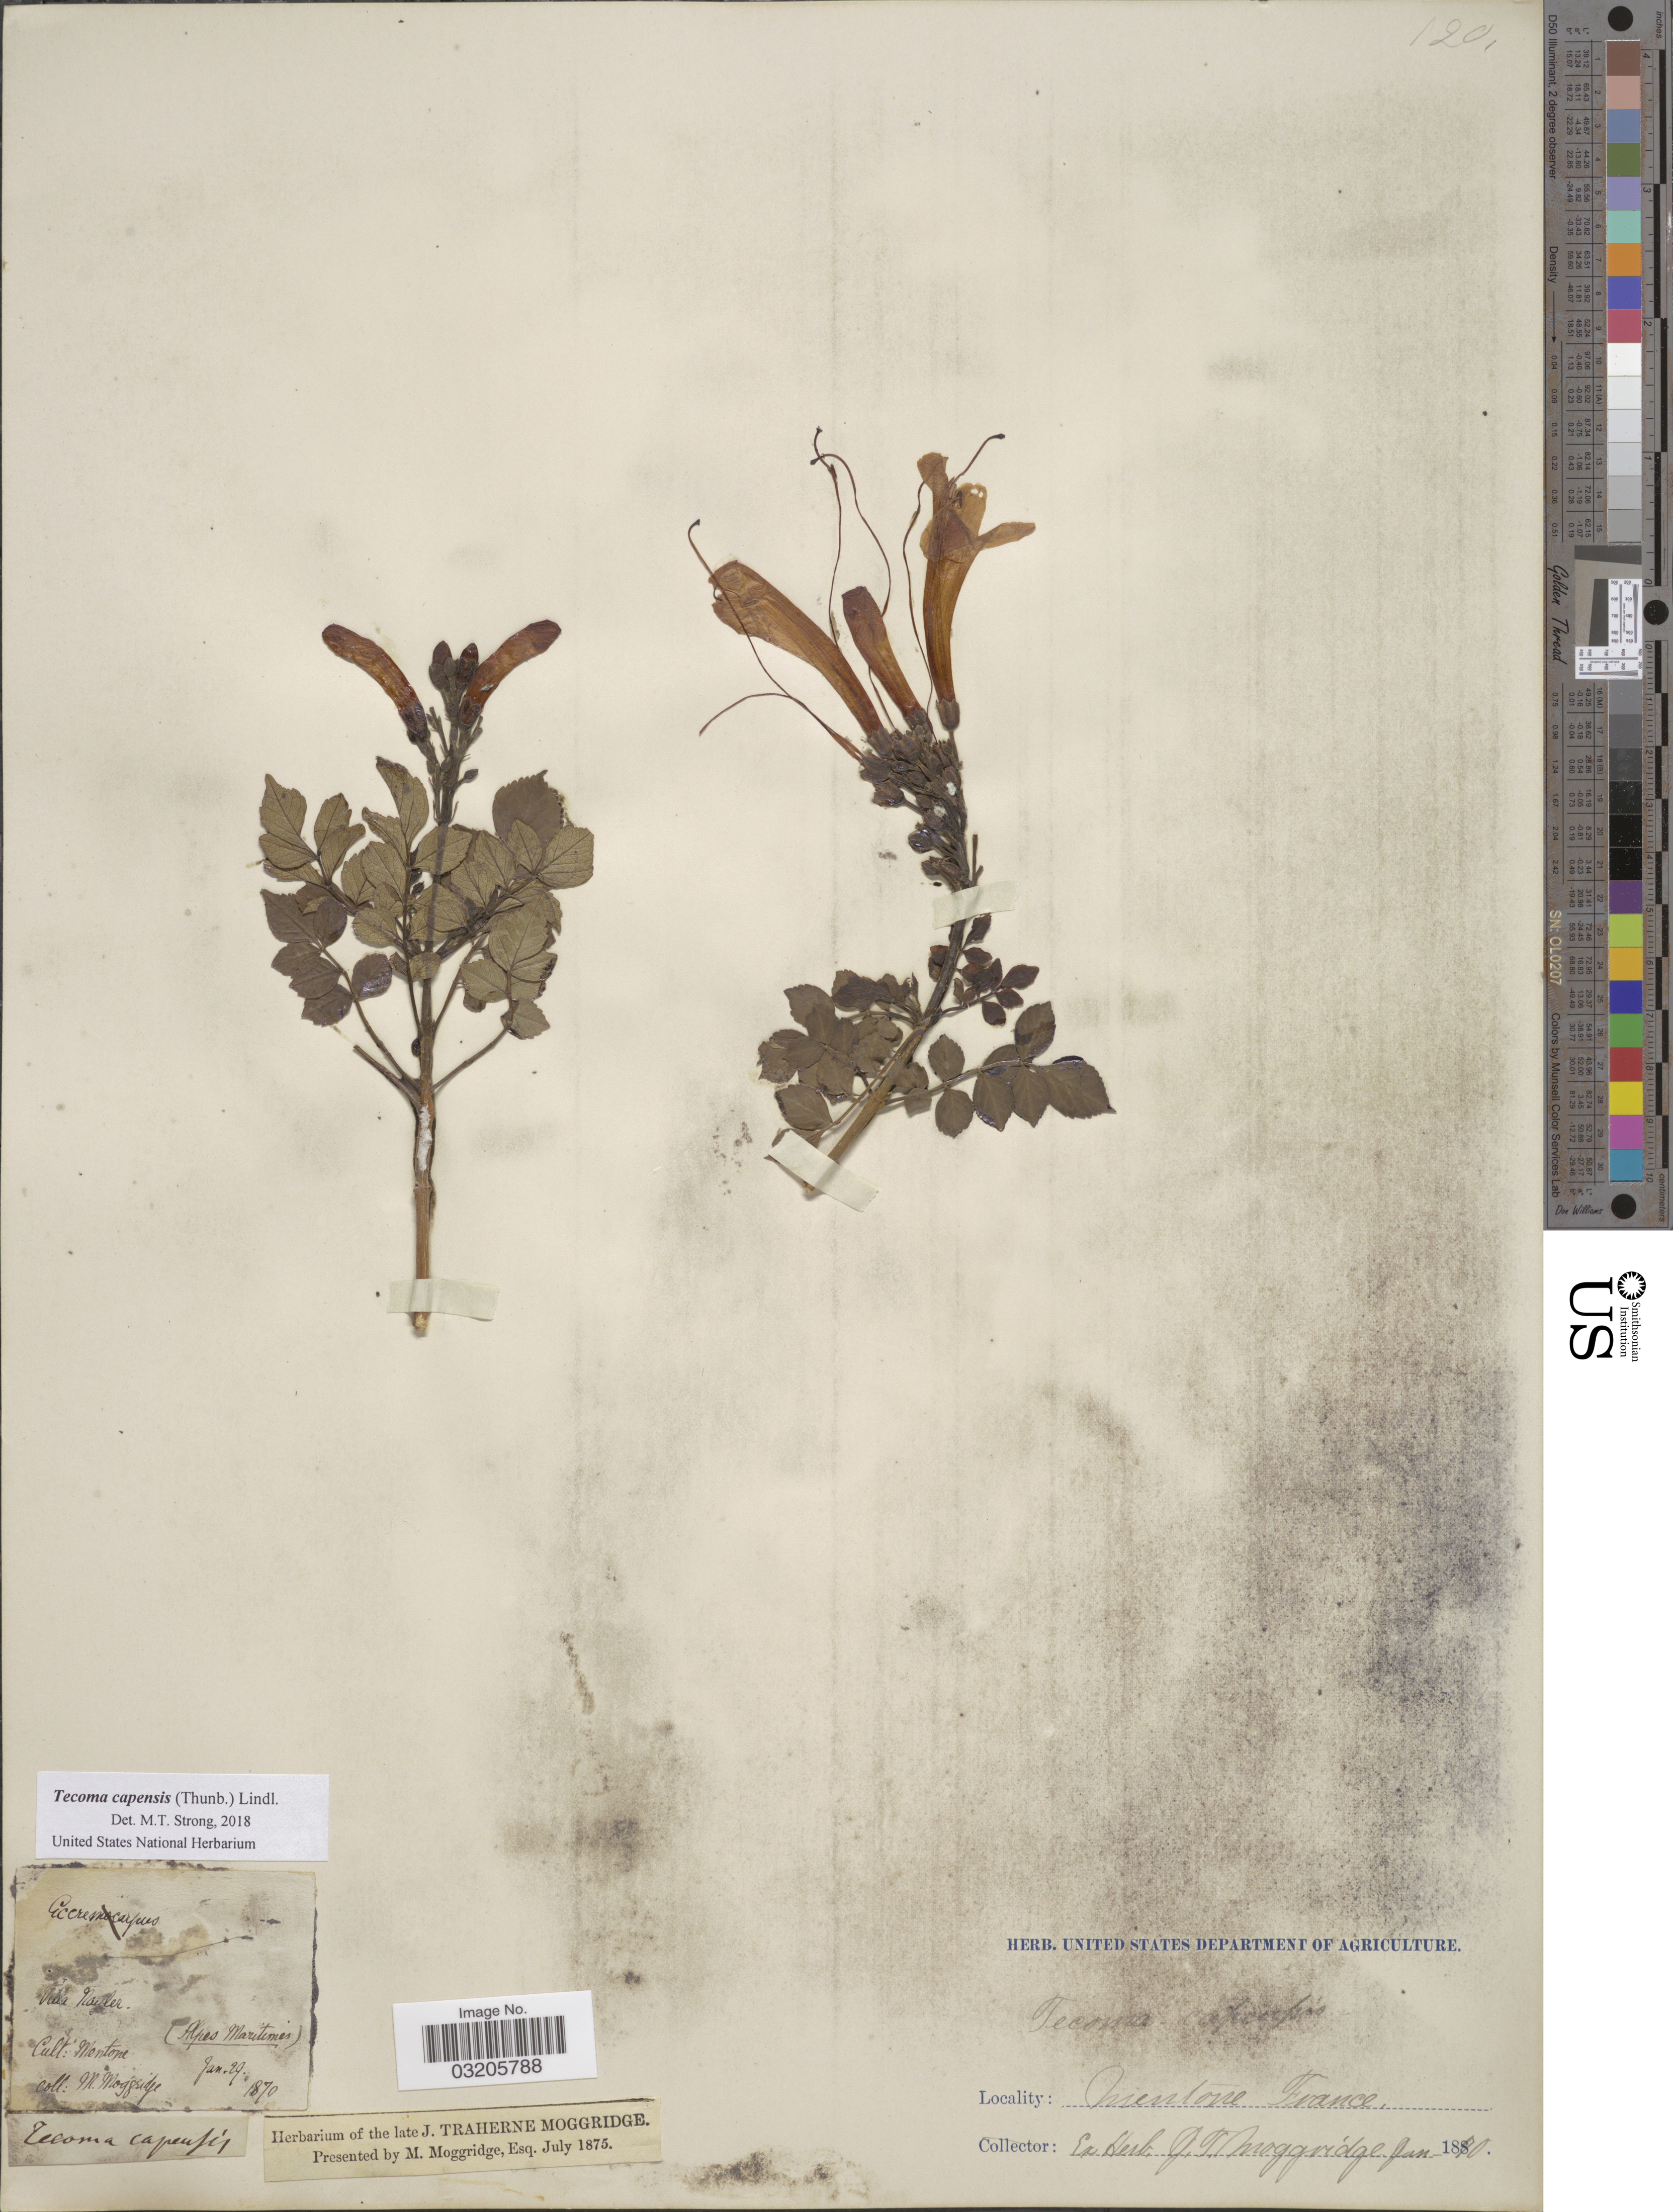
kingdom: Plantae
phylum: Tracheophyta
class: Magnoliopsida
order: Lamiales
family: Bignoniaceae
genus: Tecoma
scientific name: Tecoma capensis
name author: (Thunb.) Lindl.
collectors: M. Moggridge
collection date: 1870-01-29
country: France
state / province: Provence-Alpes-Côte d'Azur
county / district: Alpes-Maritimes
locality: Villa Nailer. (Alpes Maritimes). Mentone.